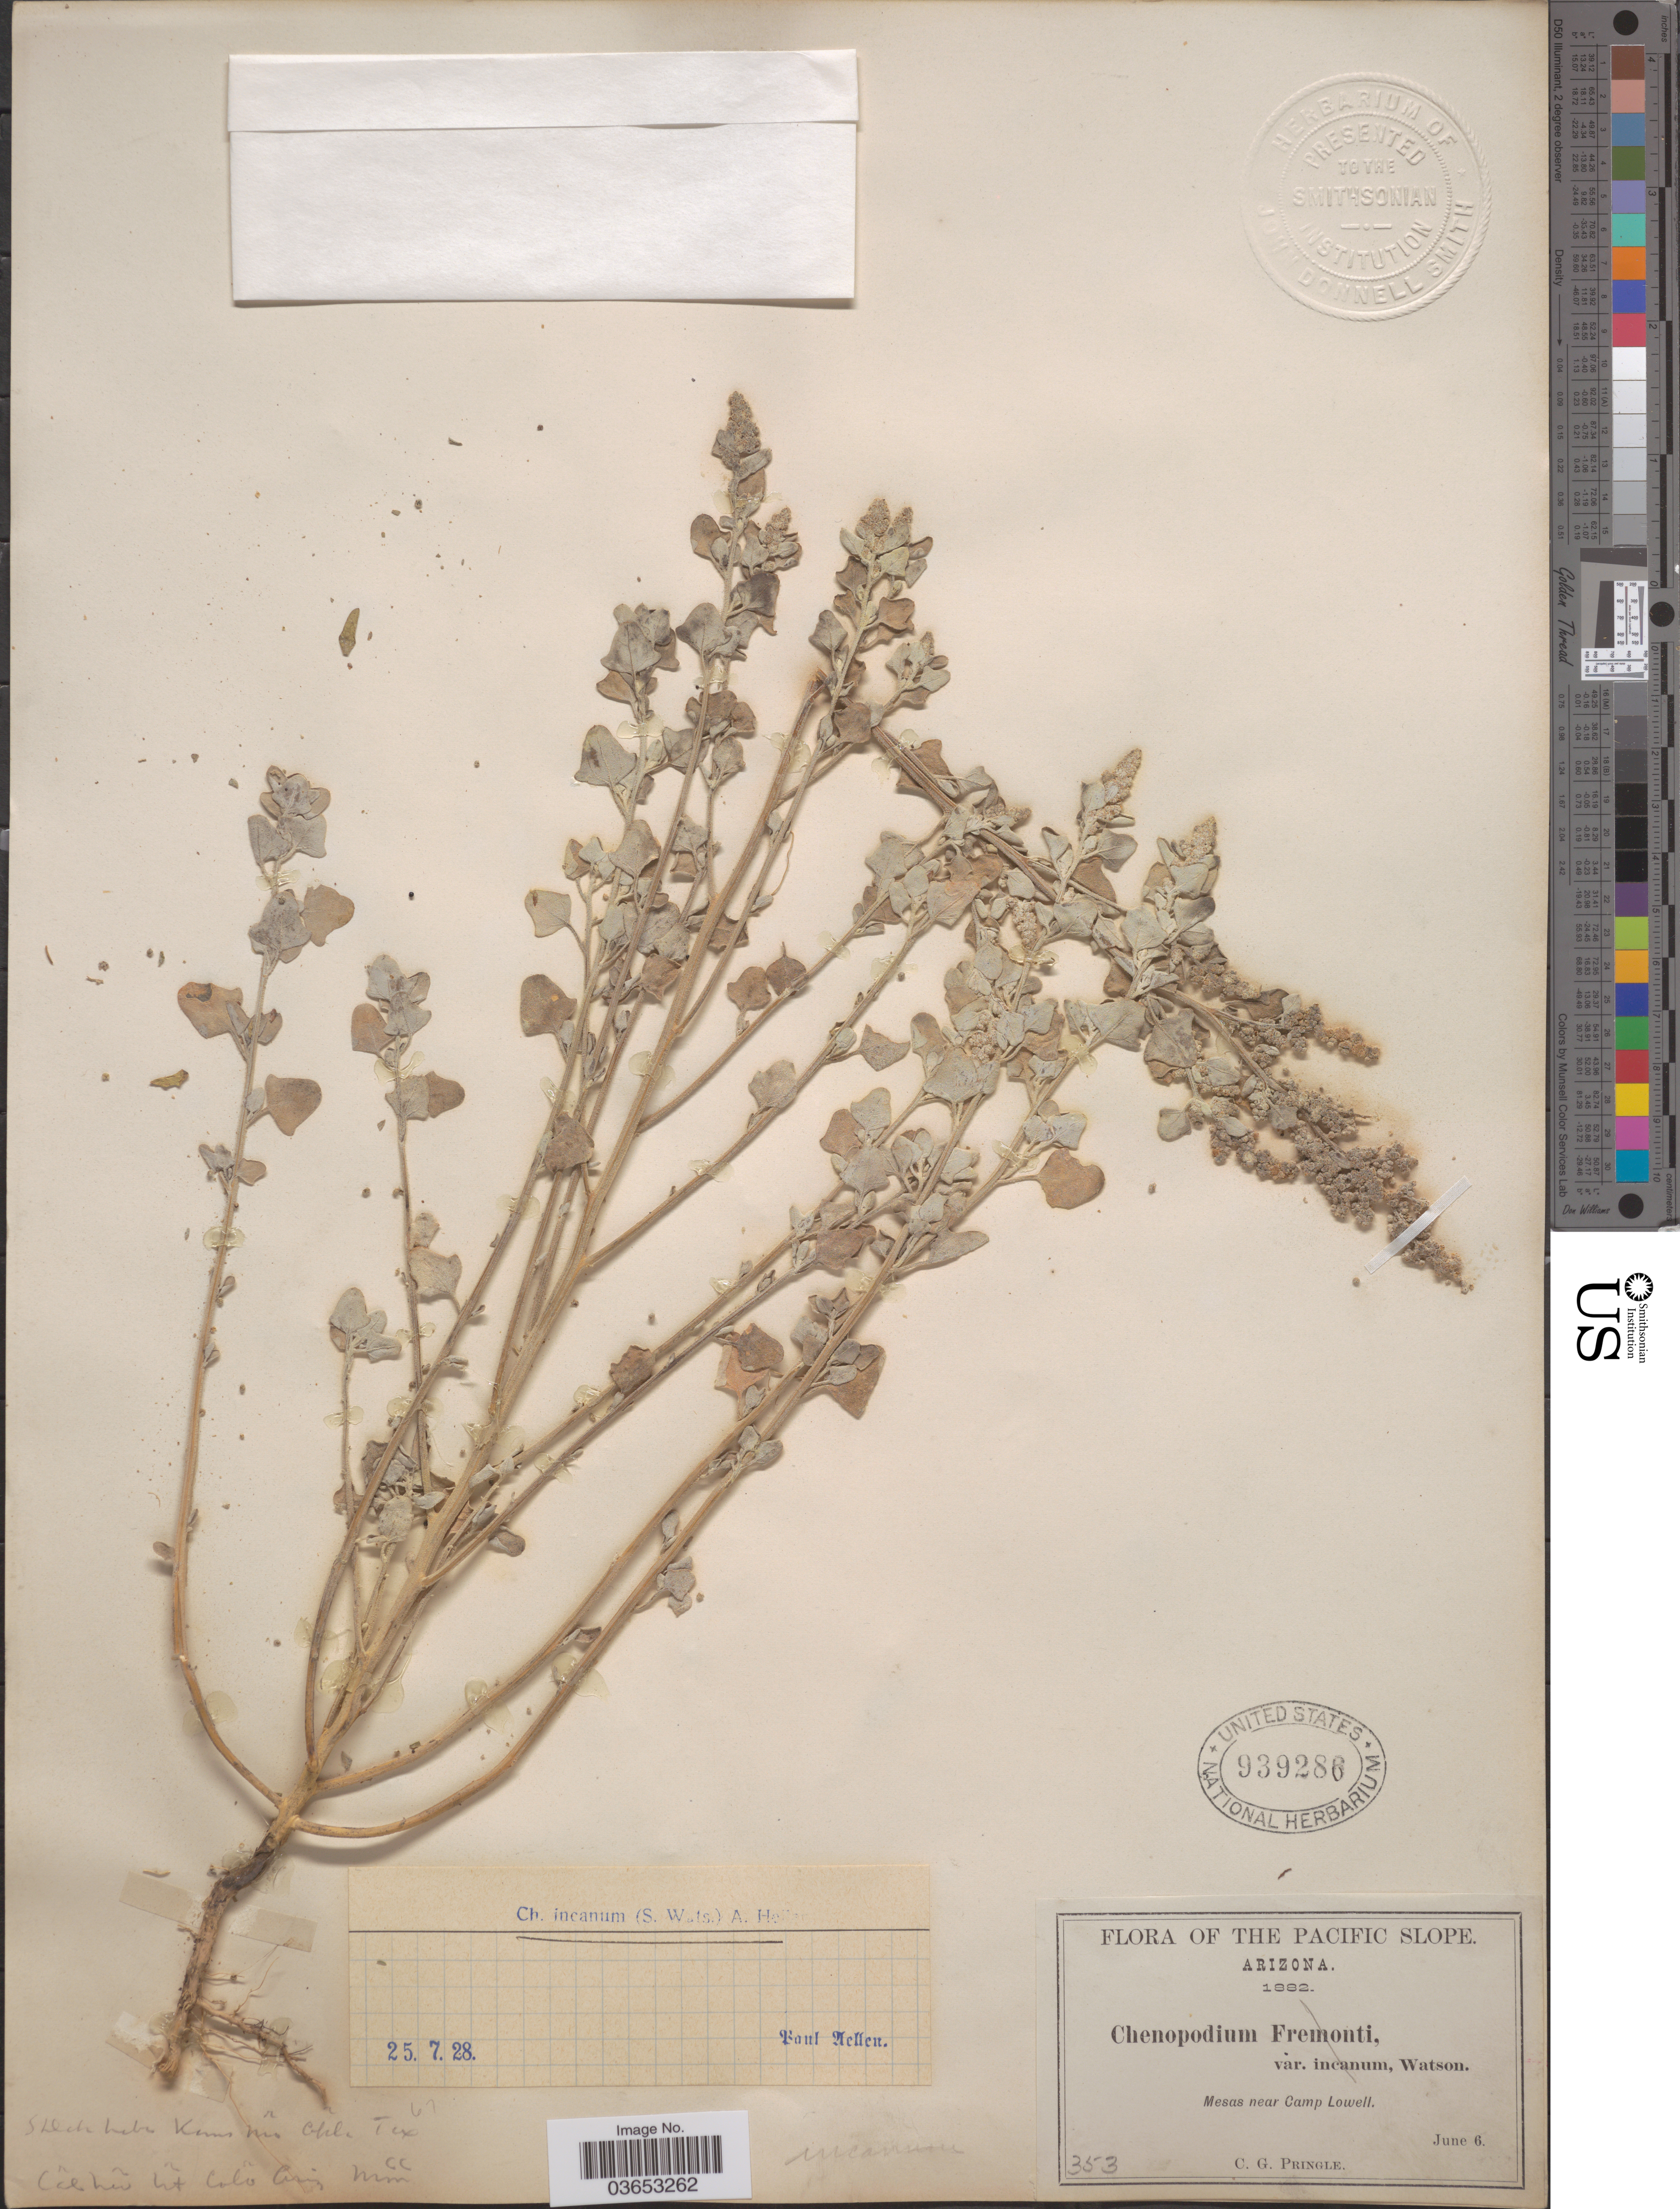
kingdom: Plantae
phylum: Tracheophyta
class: Magnoliopsida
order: Caryophyllales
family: Amaranthaceae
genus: Chenopodium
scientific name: Chenopodium incanum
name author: (S. Watson) A. Heller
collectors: C. G. Pringle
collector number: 353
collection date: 1882-06-06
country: United States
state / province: Arizona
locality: Pacific Slope. Mesas near Camp Lowell.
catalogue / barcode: US 939286